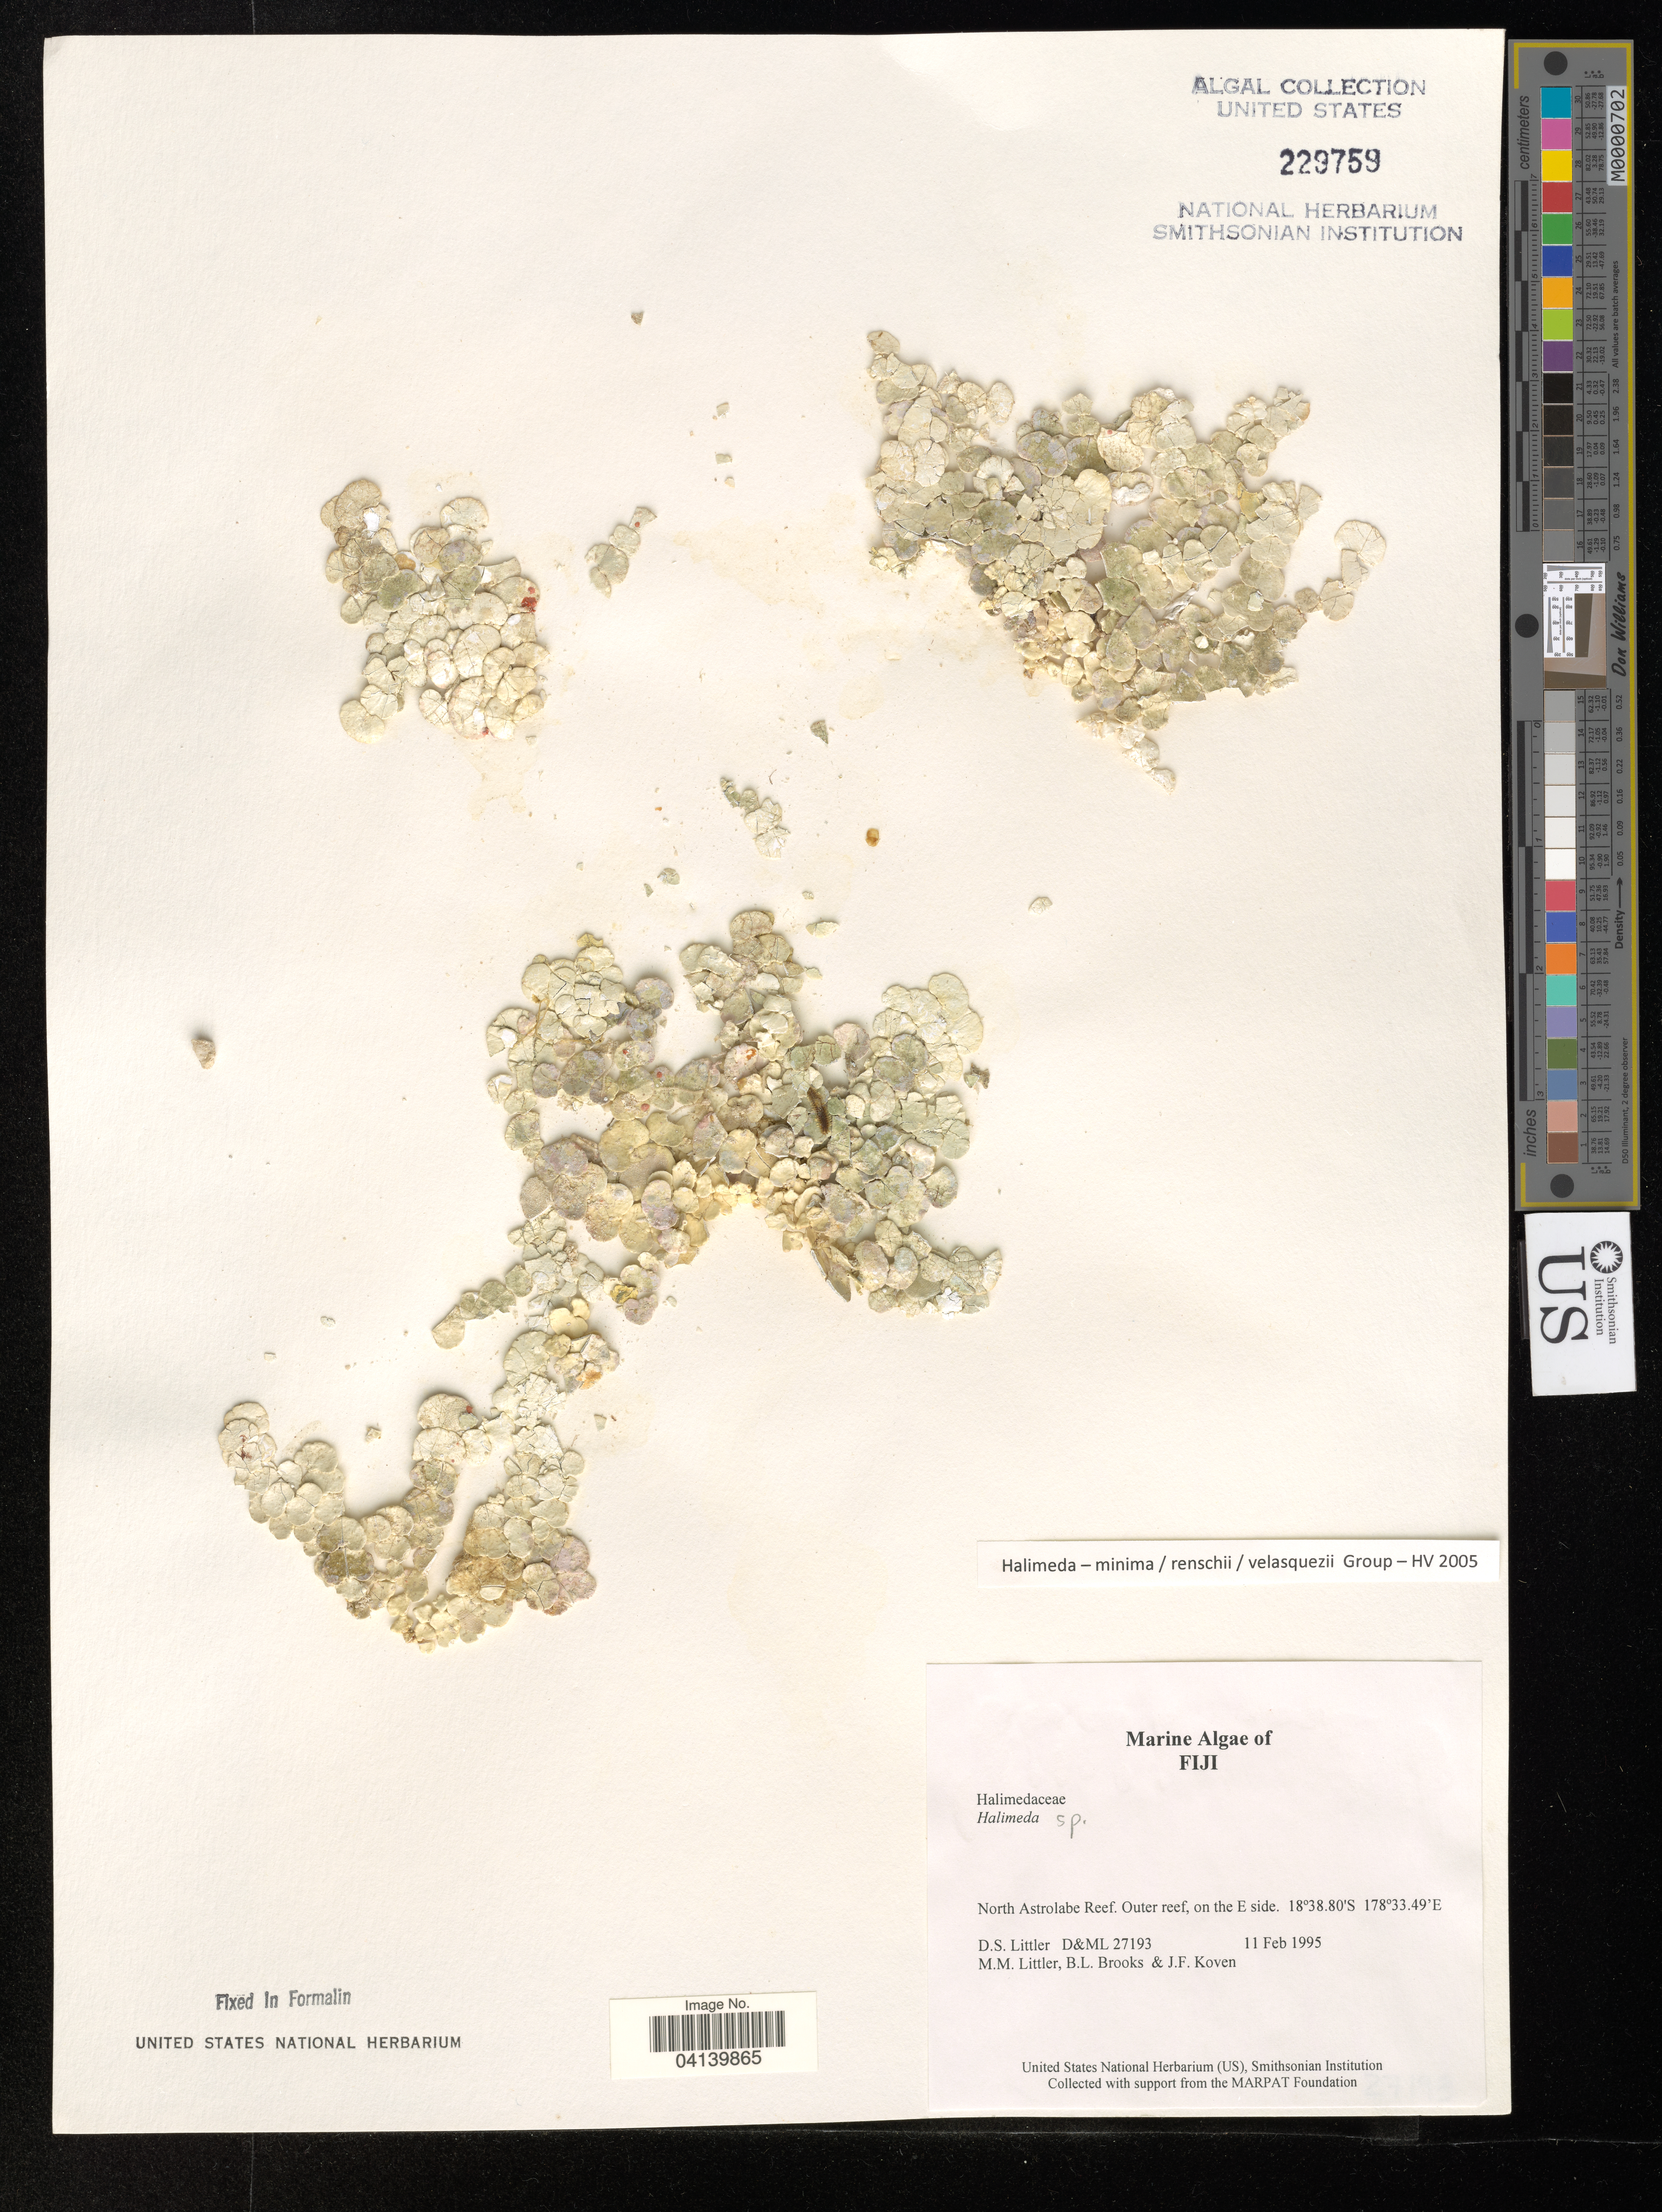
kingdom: Plantae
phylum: Chlorophyta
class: Ulvophyceae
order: Bryopsidales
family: Halimedaceae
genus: Halimeda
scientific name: Halimeda sp.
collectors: D. S. Littler, B. Brooks & J. Koven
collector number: D&ML 27193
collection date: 1995-02-11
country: Fiji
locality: North Astrolabe Reef. Outer reef, on the E side.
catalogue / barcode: US 228759